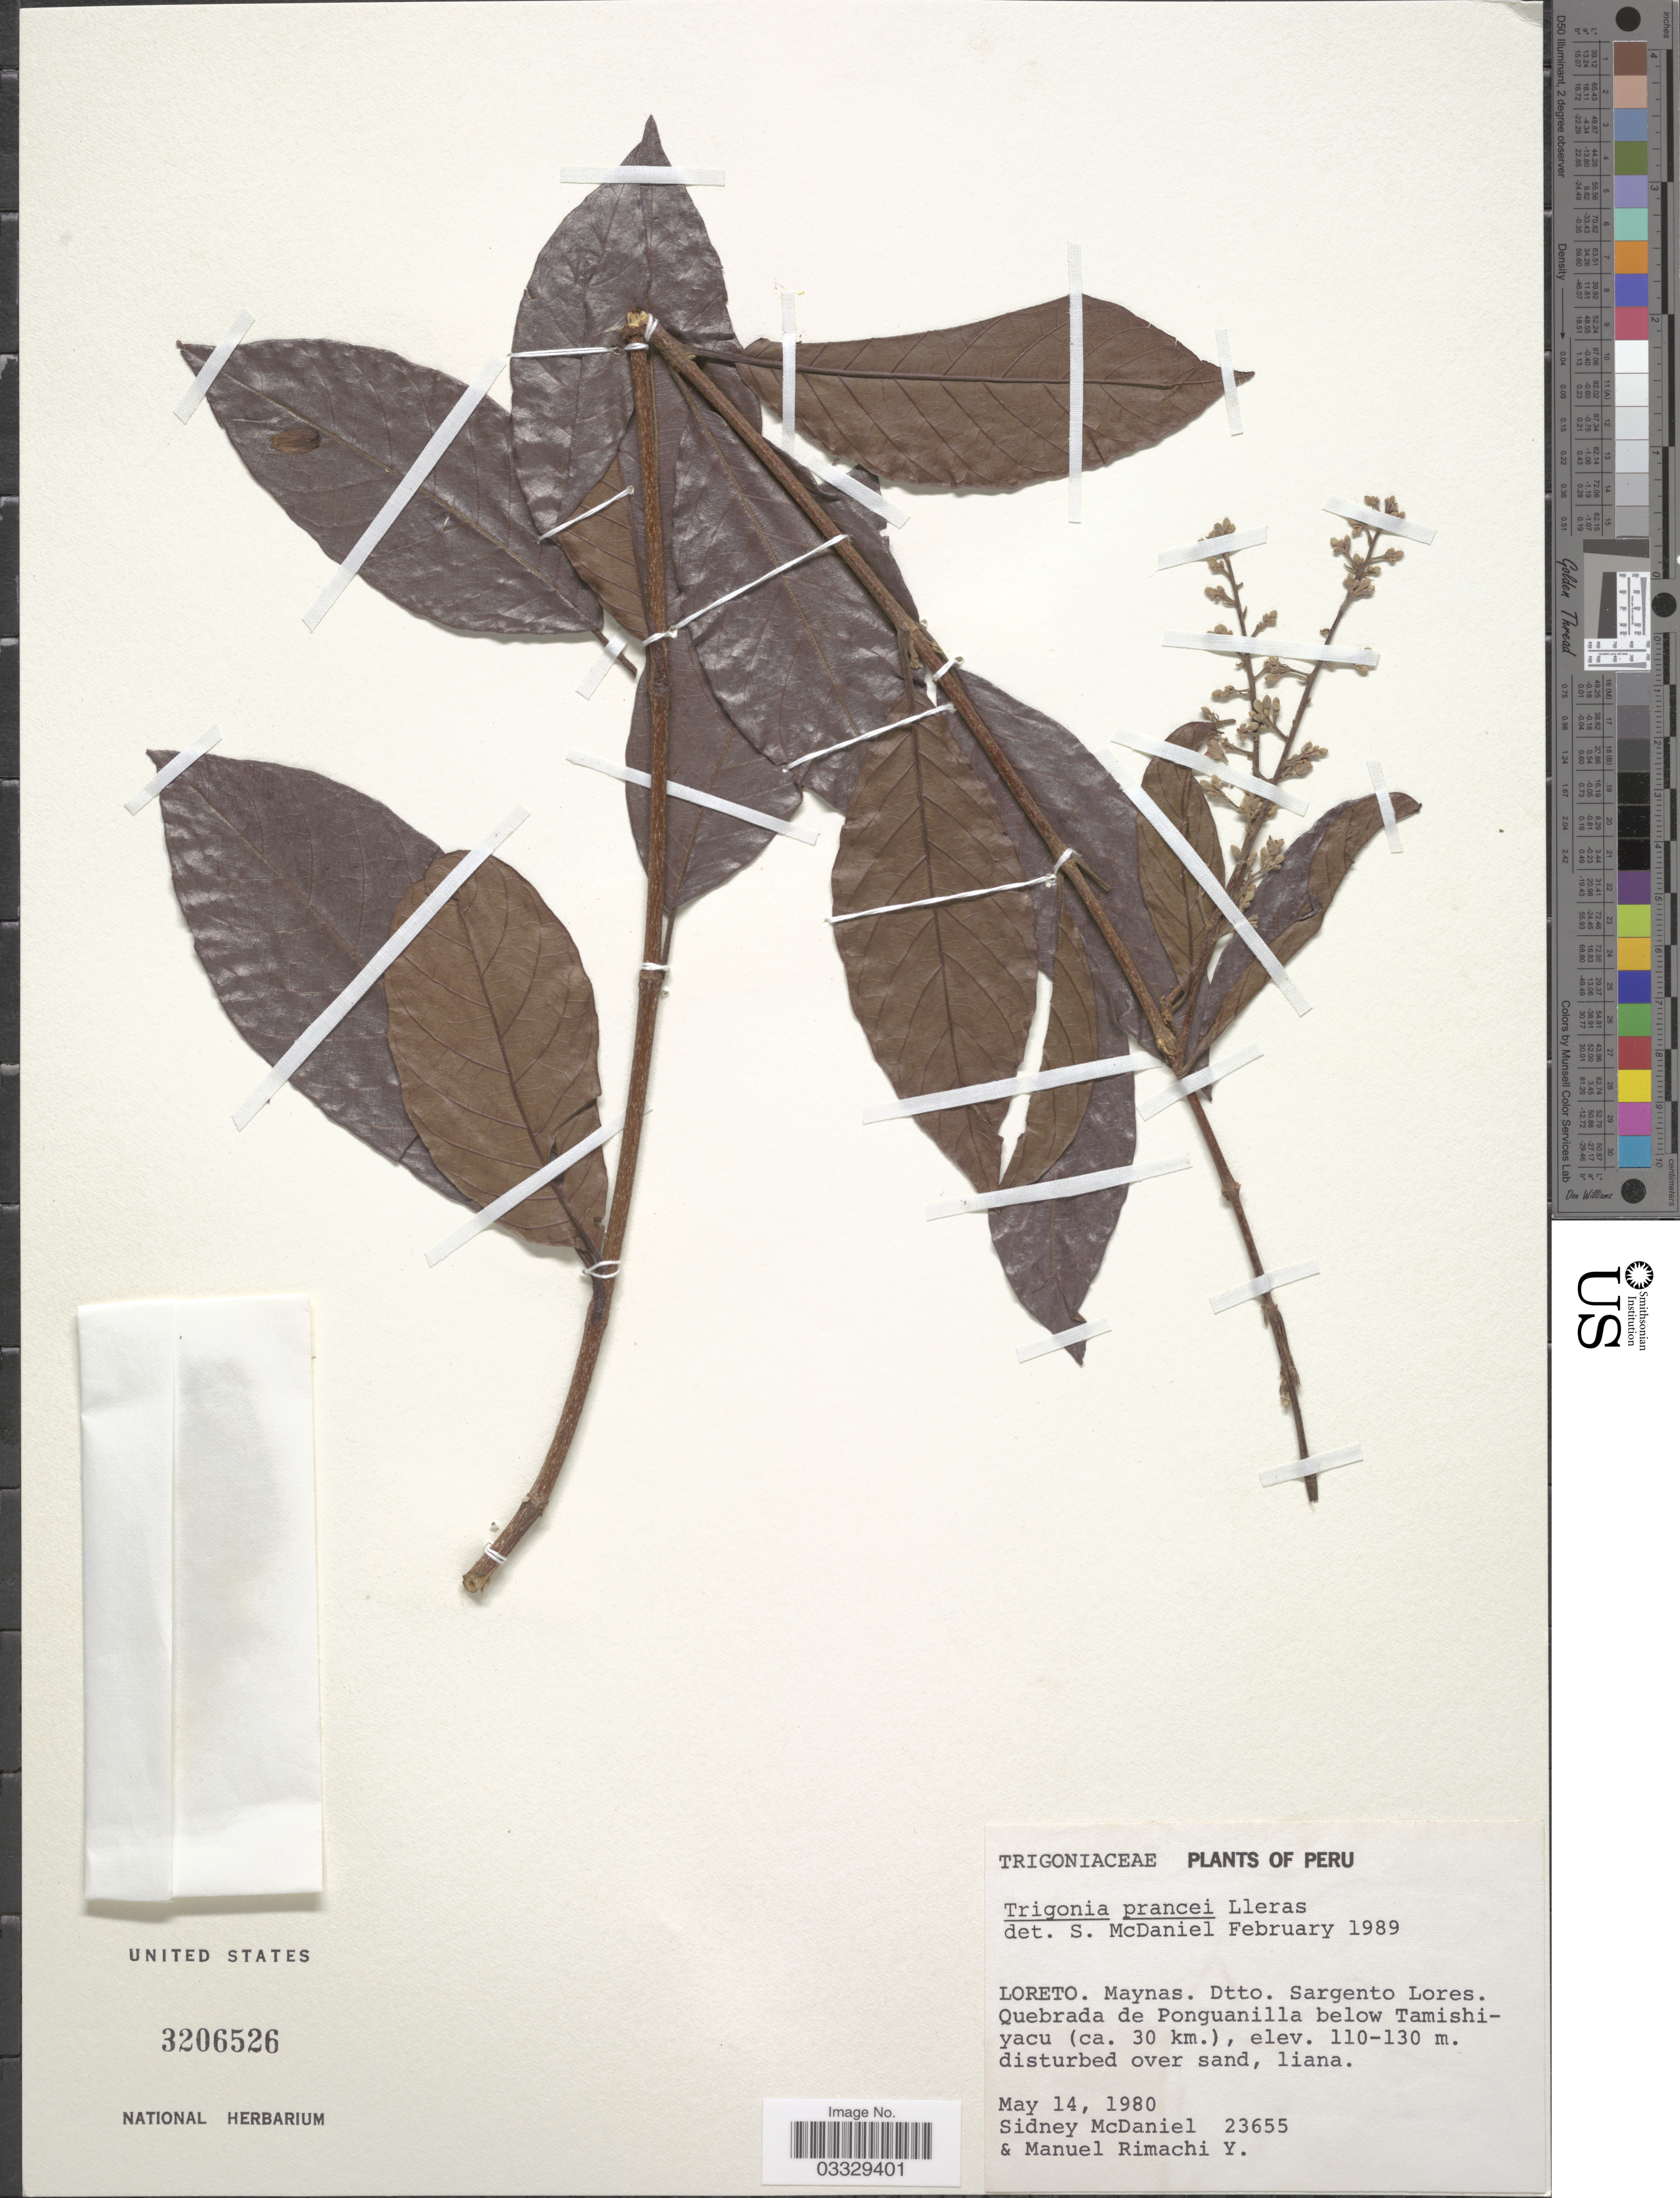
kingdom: Plantae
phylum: Tracheophyta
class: Magnoliopsida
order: Malpighiales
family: Trigoniaceae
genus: Trigonia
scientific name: Trigonia prancei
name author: Lleras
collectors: S. McDaniel & M. Rimachi Y.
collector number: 23655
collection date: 1980-05-14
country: Peru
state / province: Loreto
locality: Maynas. Dtto. Sargento Lores. Quebrada de Ponguanilla below Tamishiyacu (ca. 30 km.)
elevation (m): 110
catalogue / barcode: US 3206526